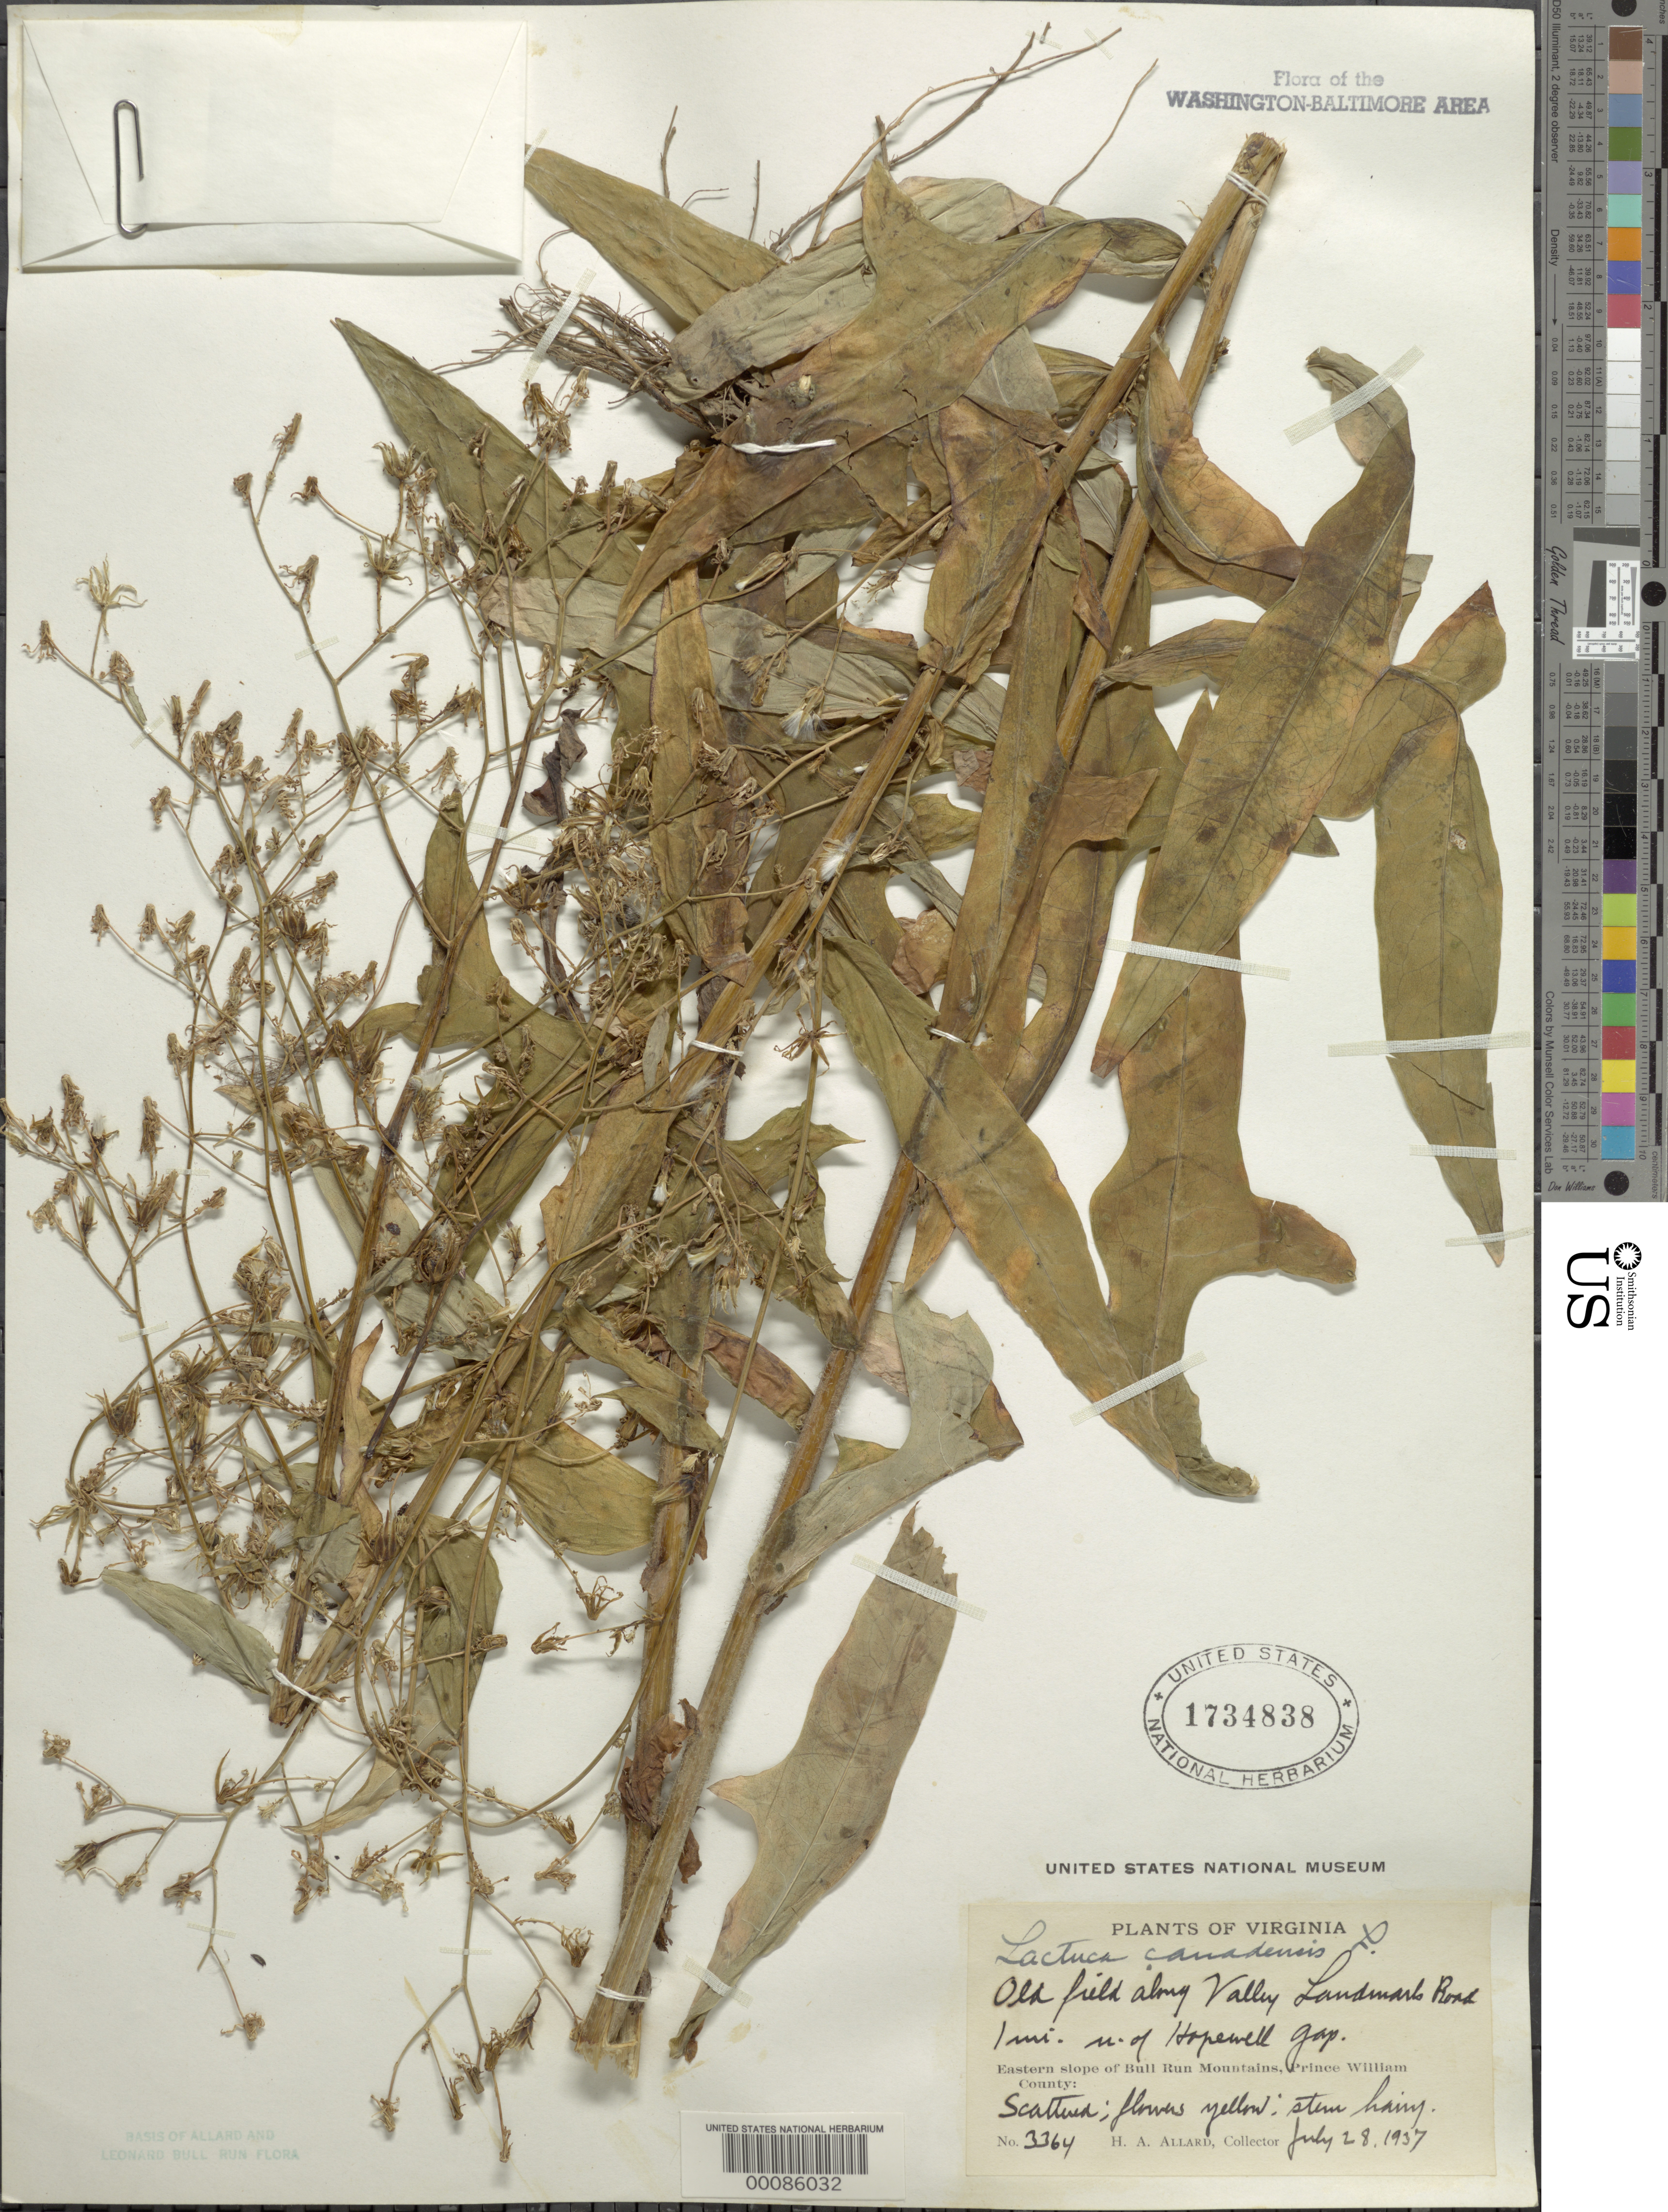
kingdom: Plantae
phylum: Tracheophyta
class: Magnoliopsida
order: Asterales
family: Asteraceae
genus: Lactuca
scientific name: Lactuca canadensis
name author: L.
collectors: H. A. Allard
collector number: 3364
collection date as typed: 28 Jul 1937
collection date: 1937-07-28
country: United States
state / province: Virginia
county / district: Prince William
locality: North of Hopewell Gap Valley Landmark Road eastern slope of Bull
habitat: Old field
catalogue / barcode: US 1734838